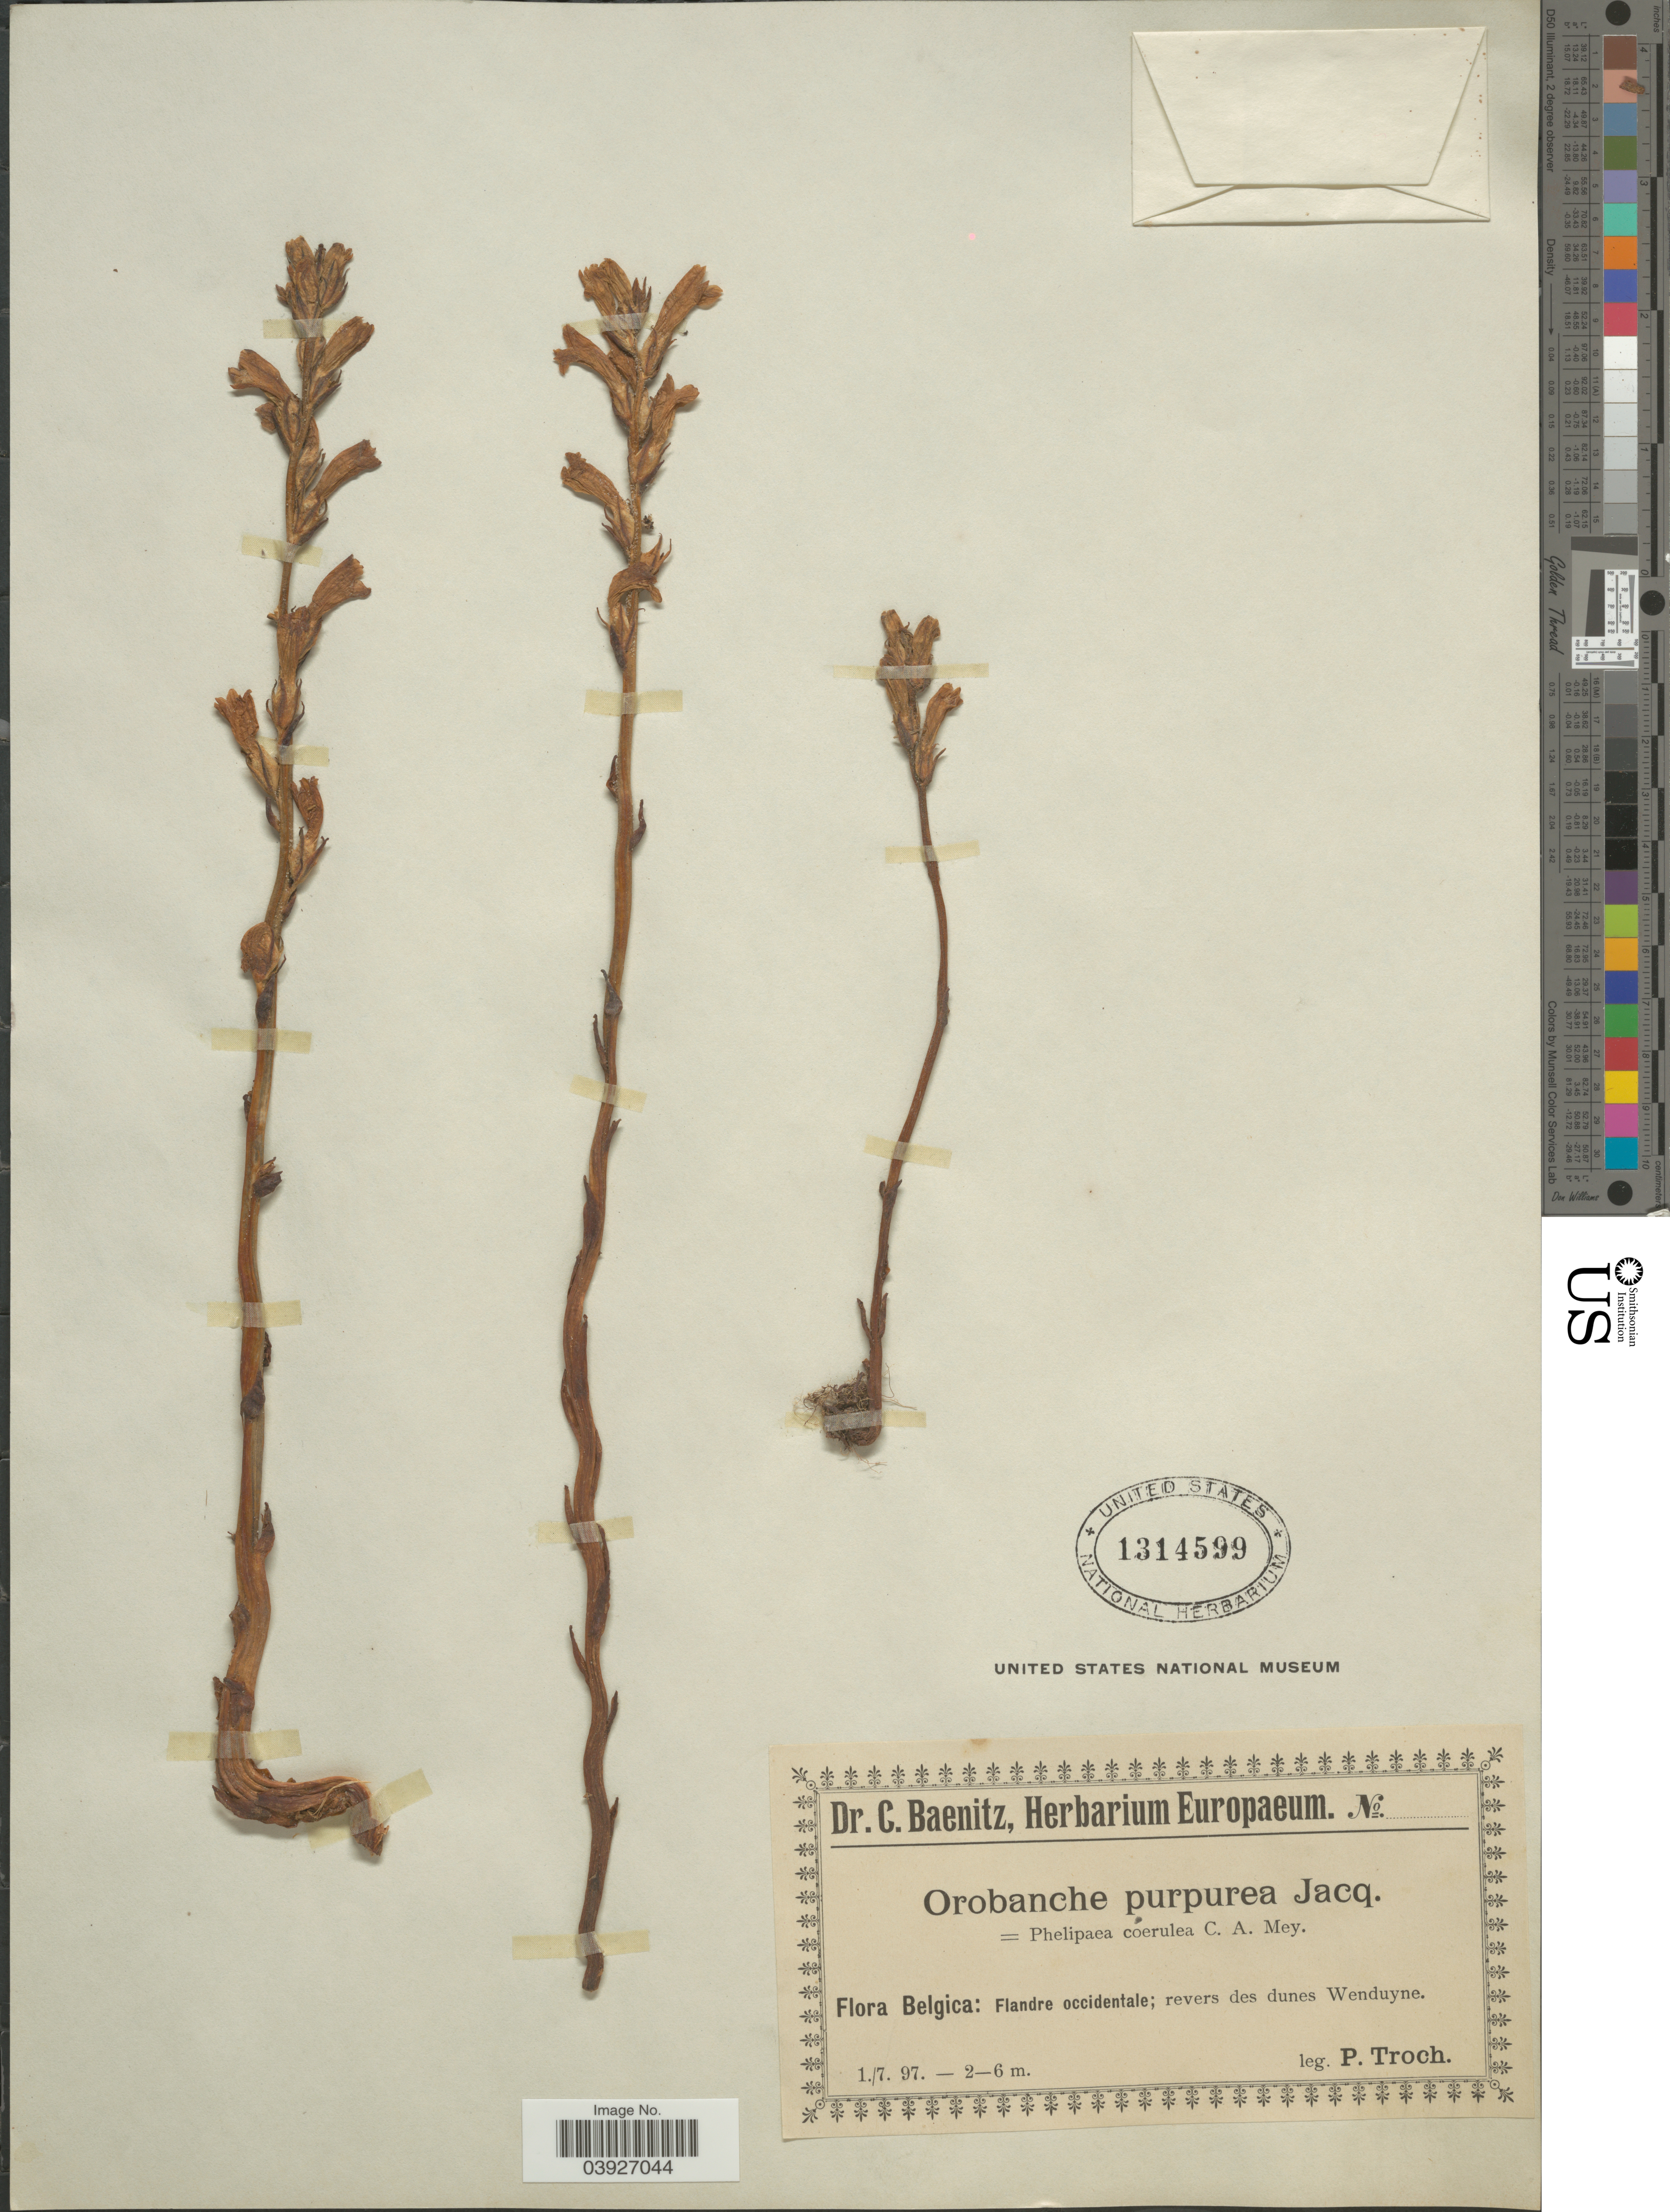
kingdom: Plantae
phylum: Tracheophyta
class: Magnoliopsida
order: Lamiales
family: Orobanchaceae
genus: Orobanche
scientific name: Orobanche purpurea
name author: Jacq.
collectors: P. Troch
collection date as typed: Transcribed d/m/y: 1/7/97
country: Belgium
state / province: Flanders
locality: Belgica: Flandre occidental; revers des dunes Wenduyne.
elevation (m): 2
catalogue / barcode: US 1314599